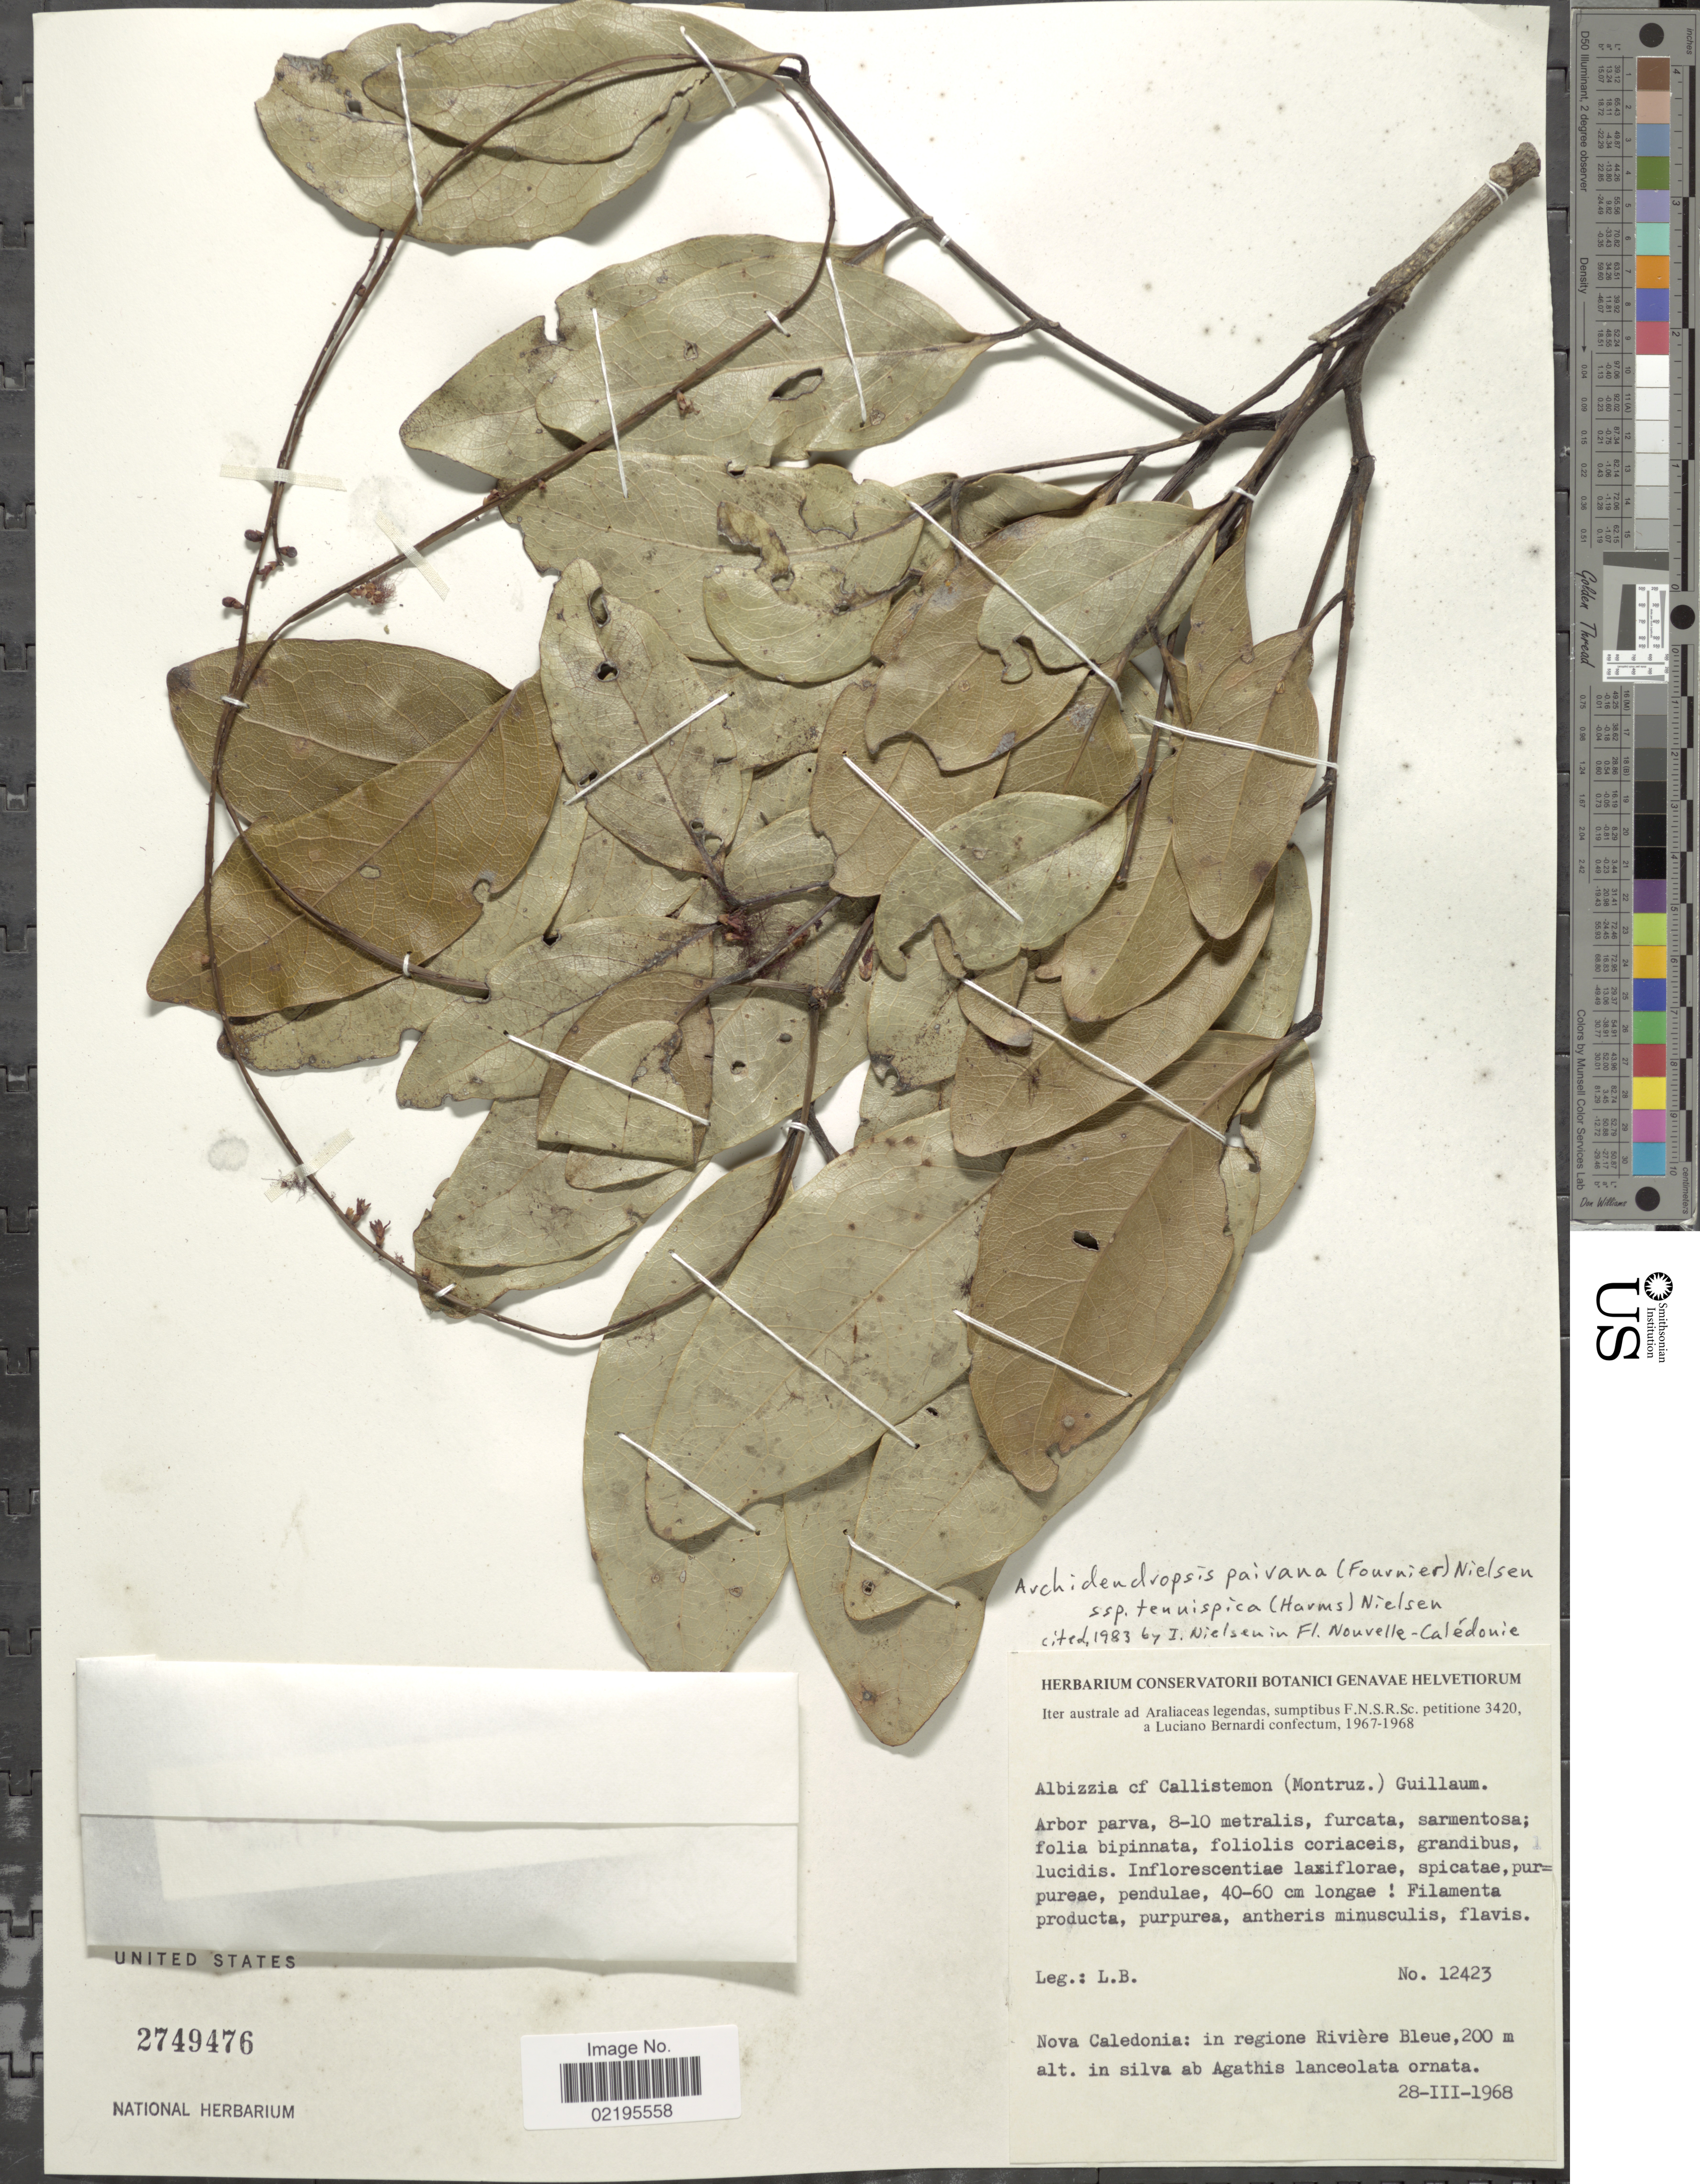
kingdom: Plantae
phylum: Tracheophyta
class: Magnoliopsida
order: Fabales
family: Fabaceae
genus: Archidendropsis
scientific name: Archidendropsis paivana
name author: (E. Fourn.) I.C. Nielsen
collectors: L. Bernardi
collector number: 12423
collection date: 1968-03-28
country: New Caledonia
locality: Nova Caledonia: in regione Riviere Bleue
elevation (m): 200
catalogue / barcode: US 2749476